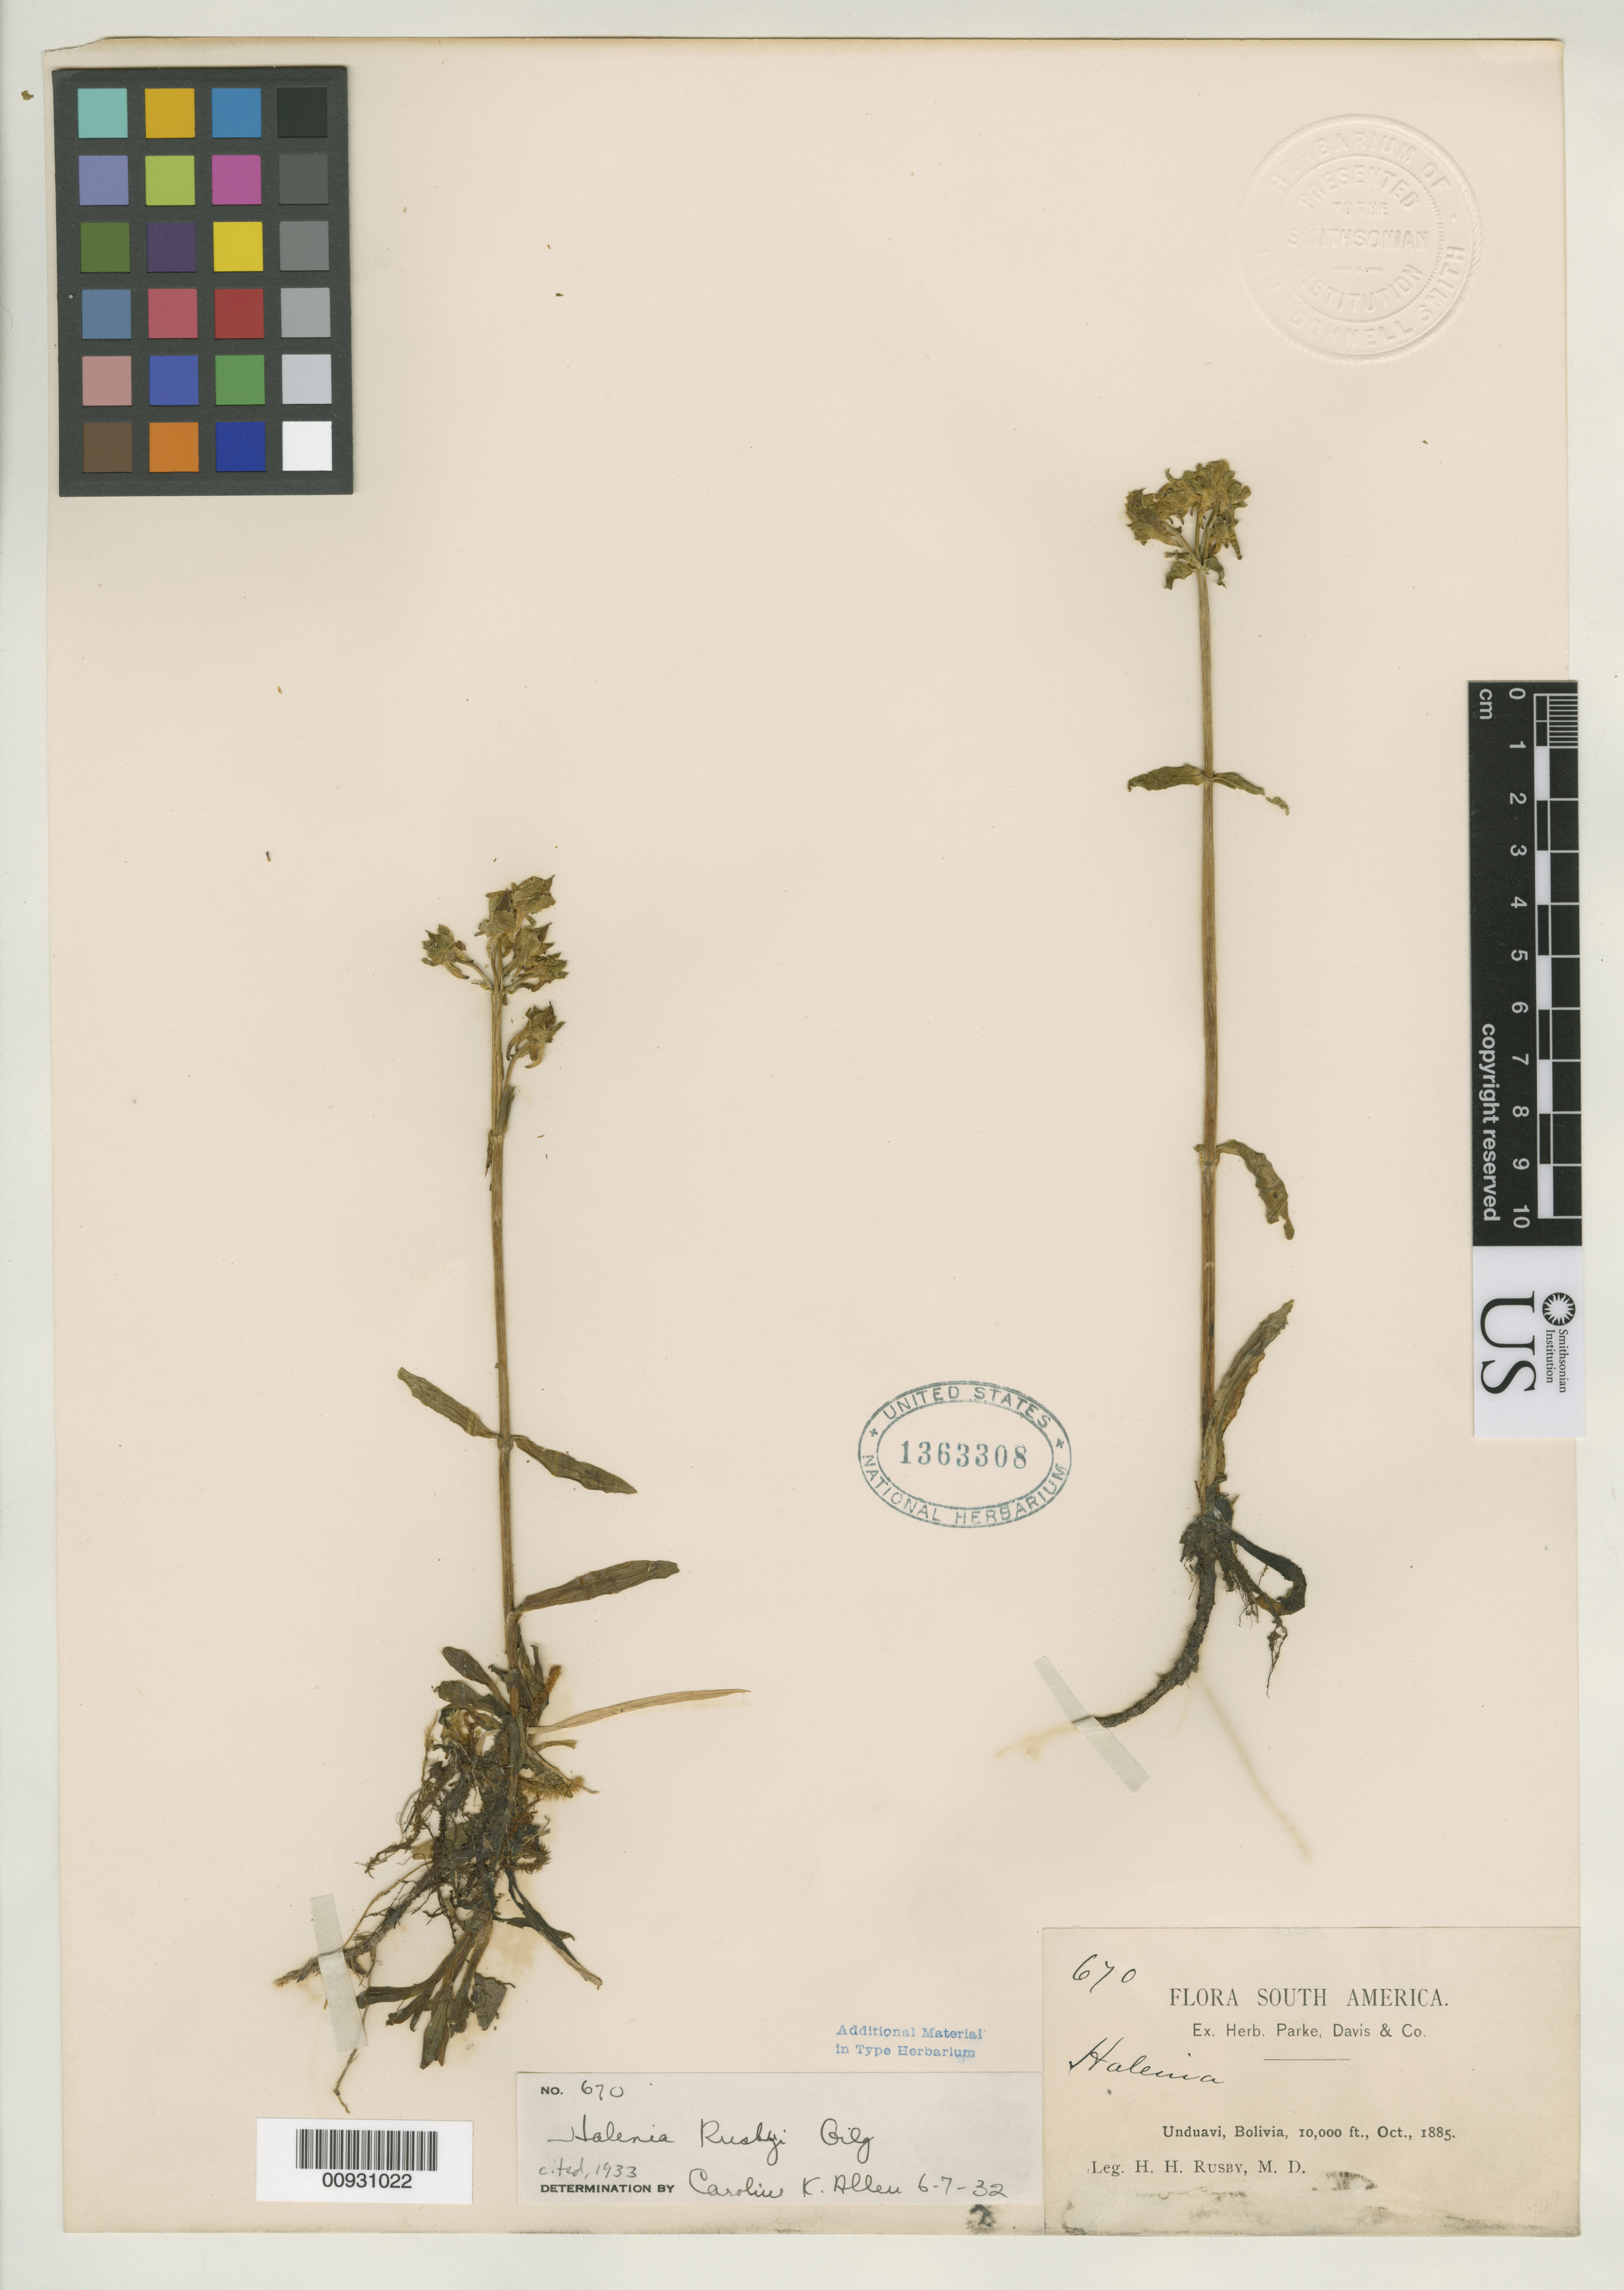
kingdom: Plantae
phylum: Tracheophyta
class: Magnoliopsida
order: Gentianales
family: Gentianaceae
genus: Halenia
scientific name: Halenia rusbyi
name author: Gilg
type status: Isotype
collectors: H. H. Rusby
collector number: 670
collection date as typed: Oct 1885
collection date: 1885-10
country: Bolivia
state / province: La Paz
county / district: Nor Yungas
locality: Unduavi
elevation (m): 3048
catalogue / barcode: US 1363308